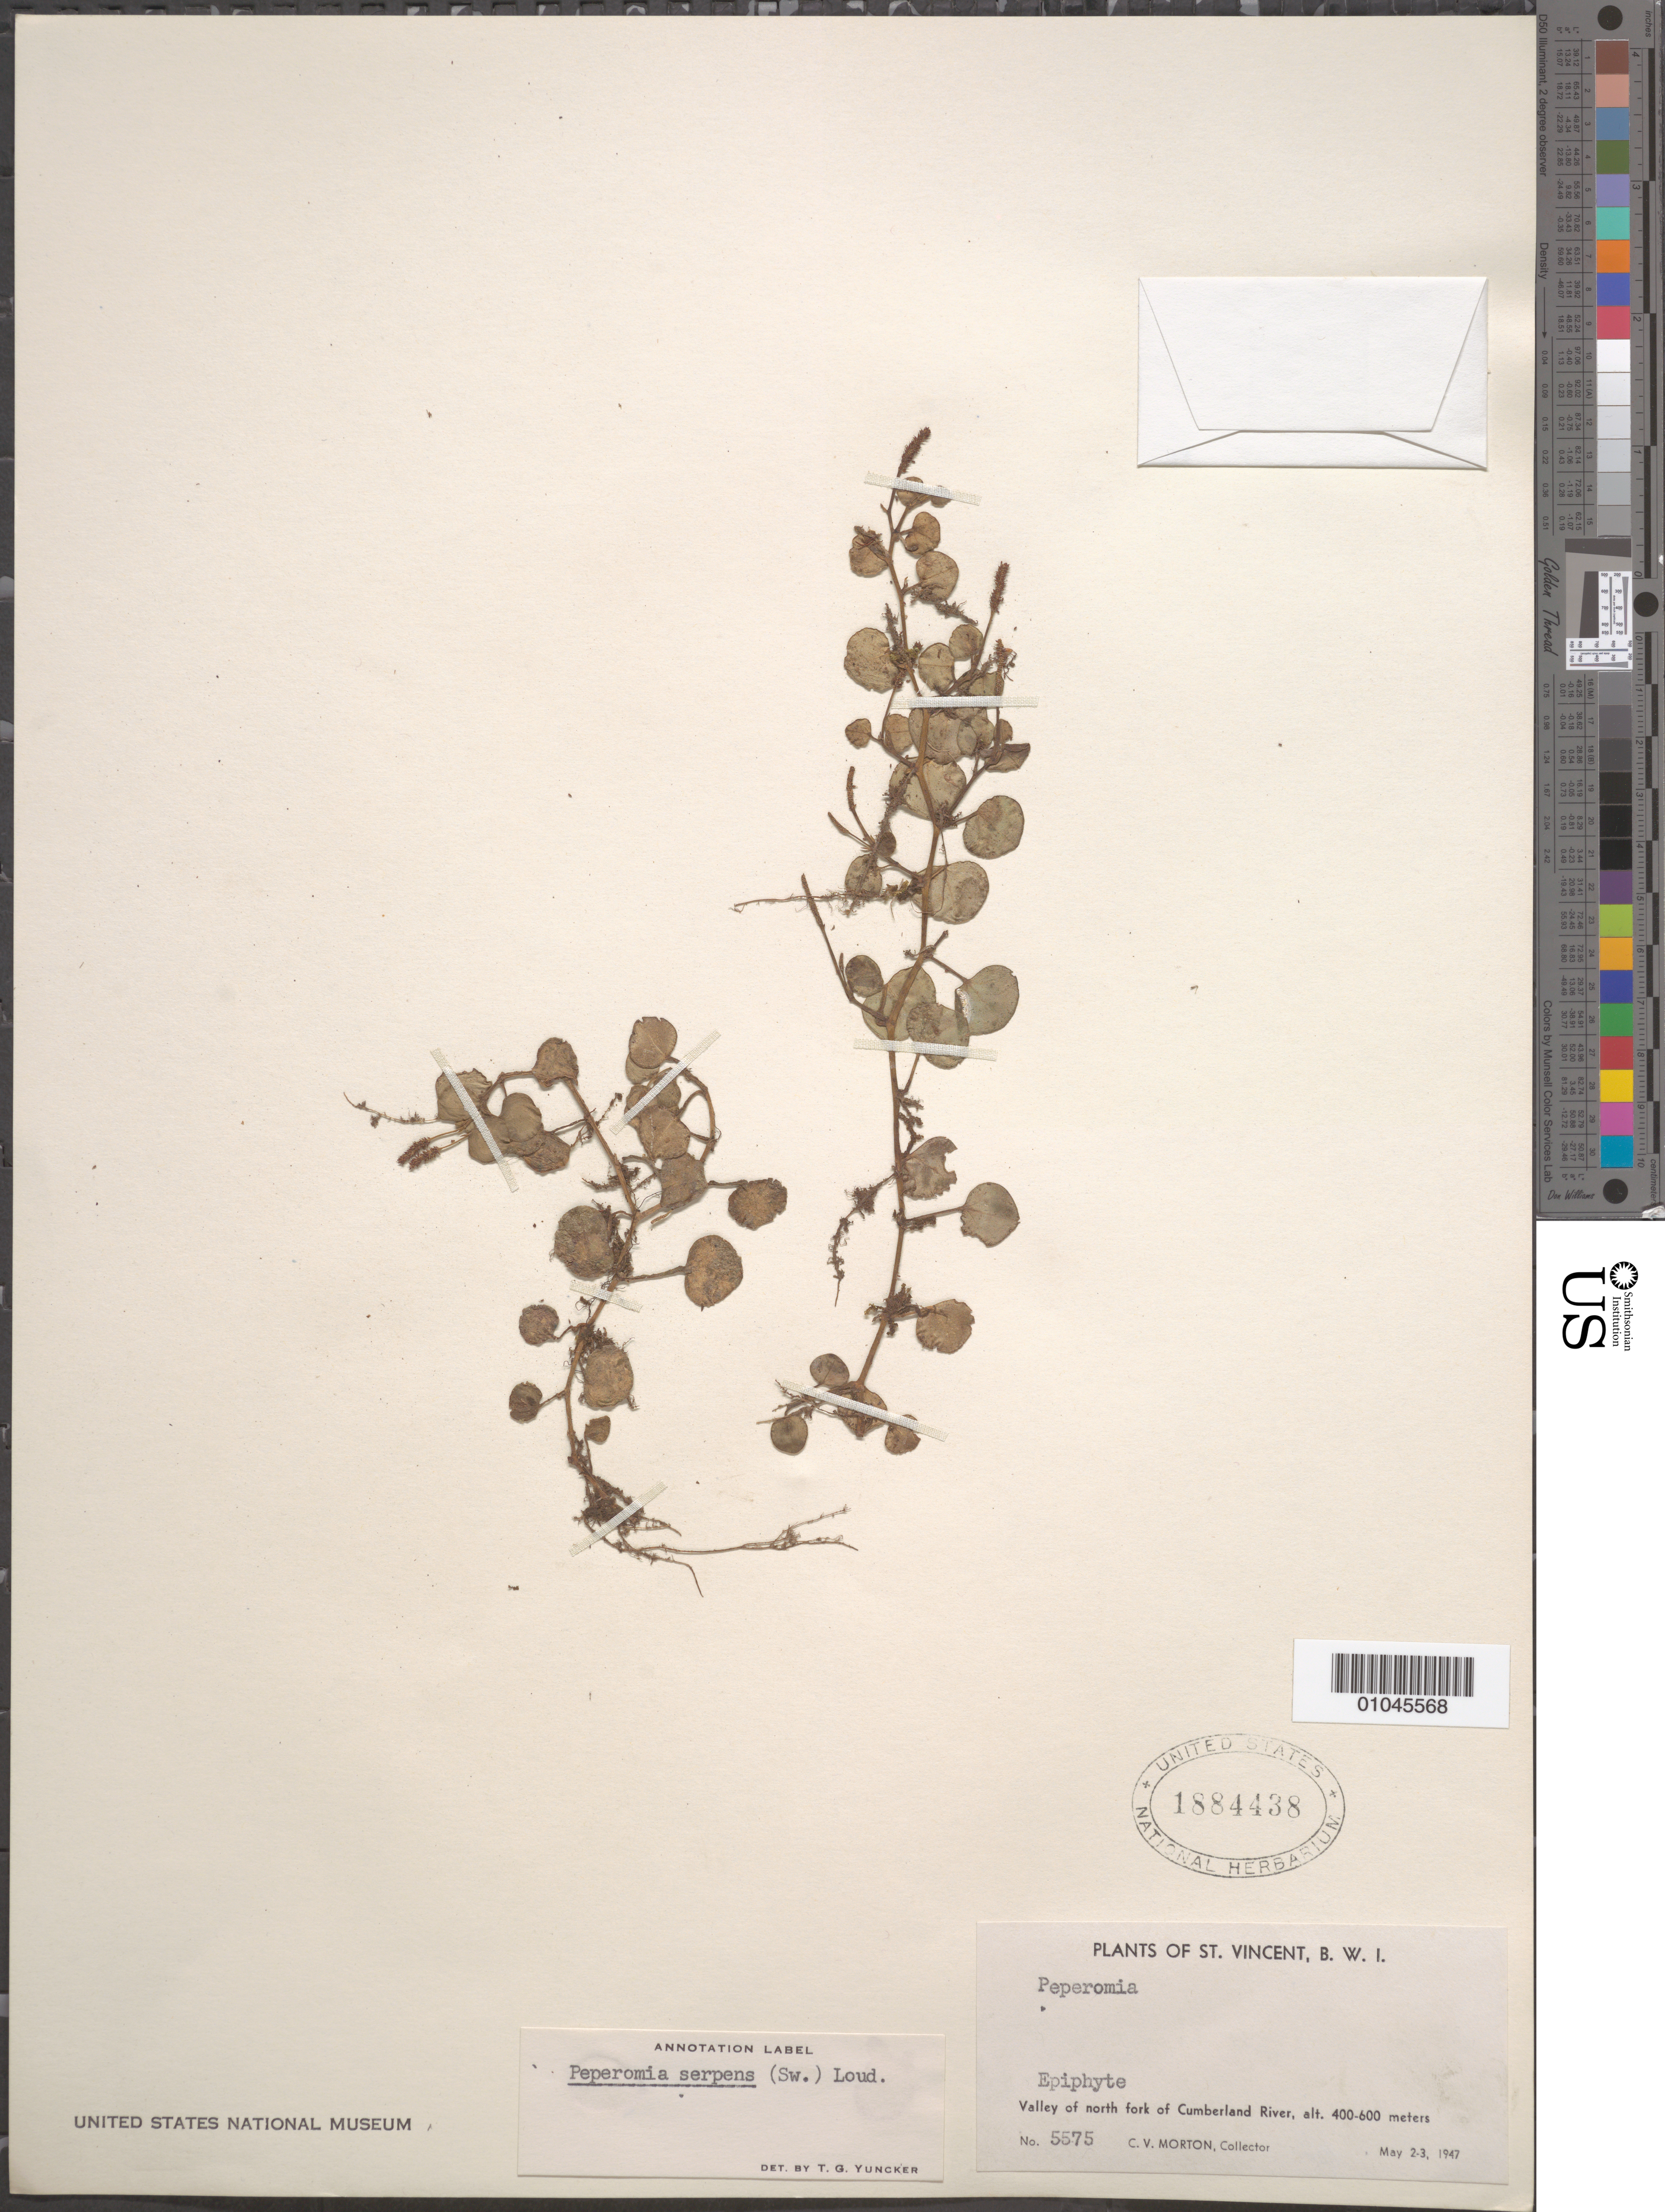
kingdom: Plantae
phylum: Tracheophyta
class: Magnoliopsida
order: Piperales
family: Piperaceae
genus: Peperomia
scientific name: Peperomia serpens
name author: (Sw.) Loudon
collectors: C. V. Morton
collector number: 5575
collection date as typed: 02 May 1947 to 03 May 1947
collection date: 1947-05-02/1947-05-03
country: St. Vincent - Grenadines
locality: Valley of N fork of Cumberland River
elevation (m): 400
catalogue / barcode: US 1884438